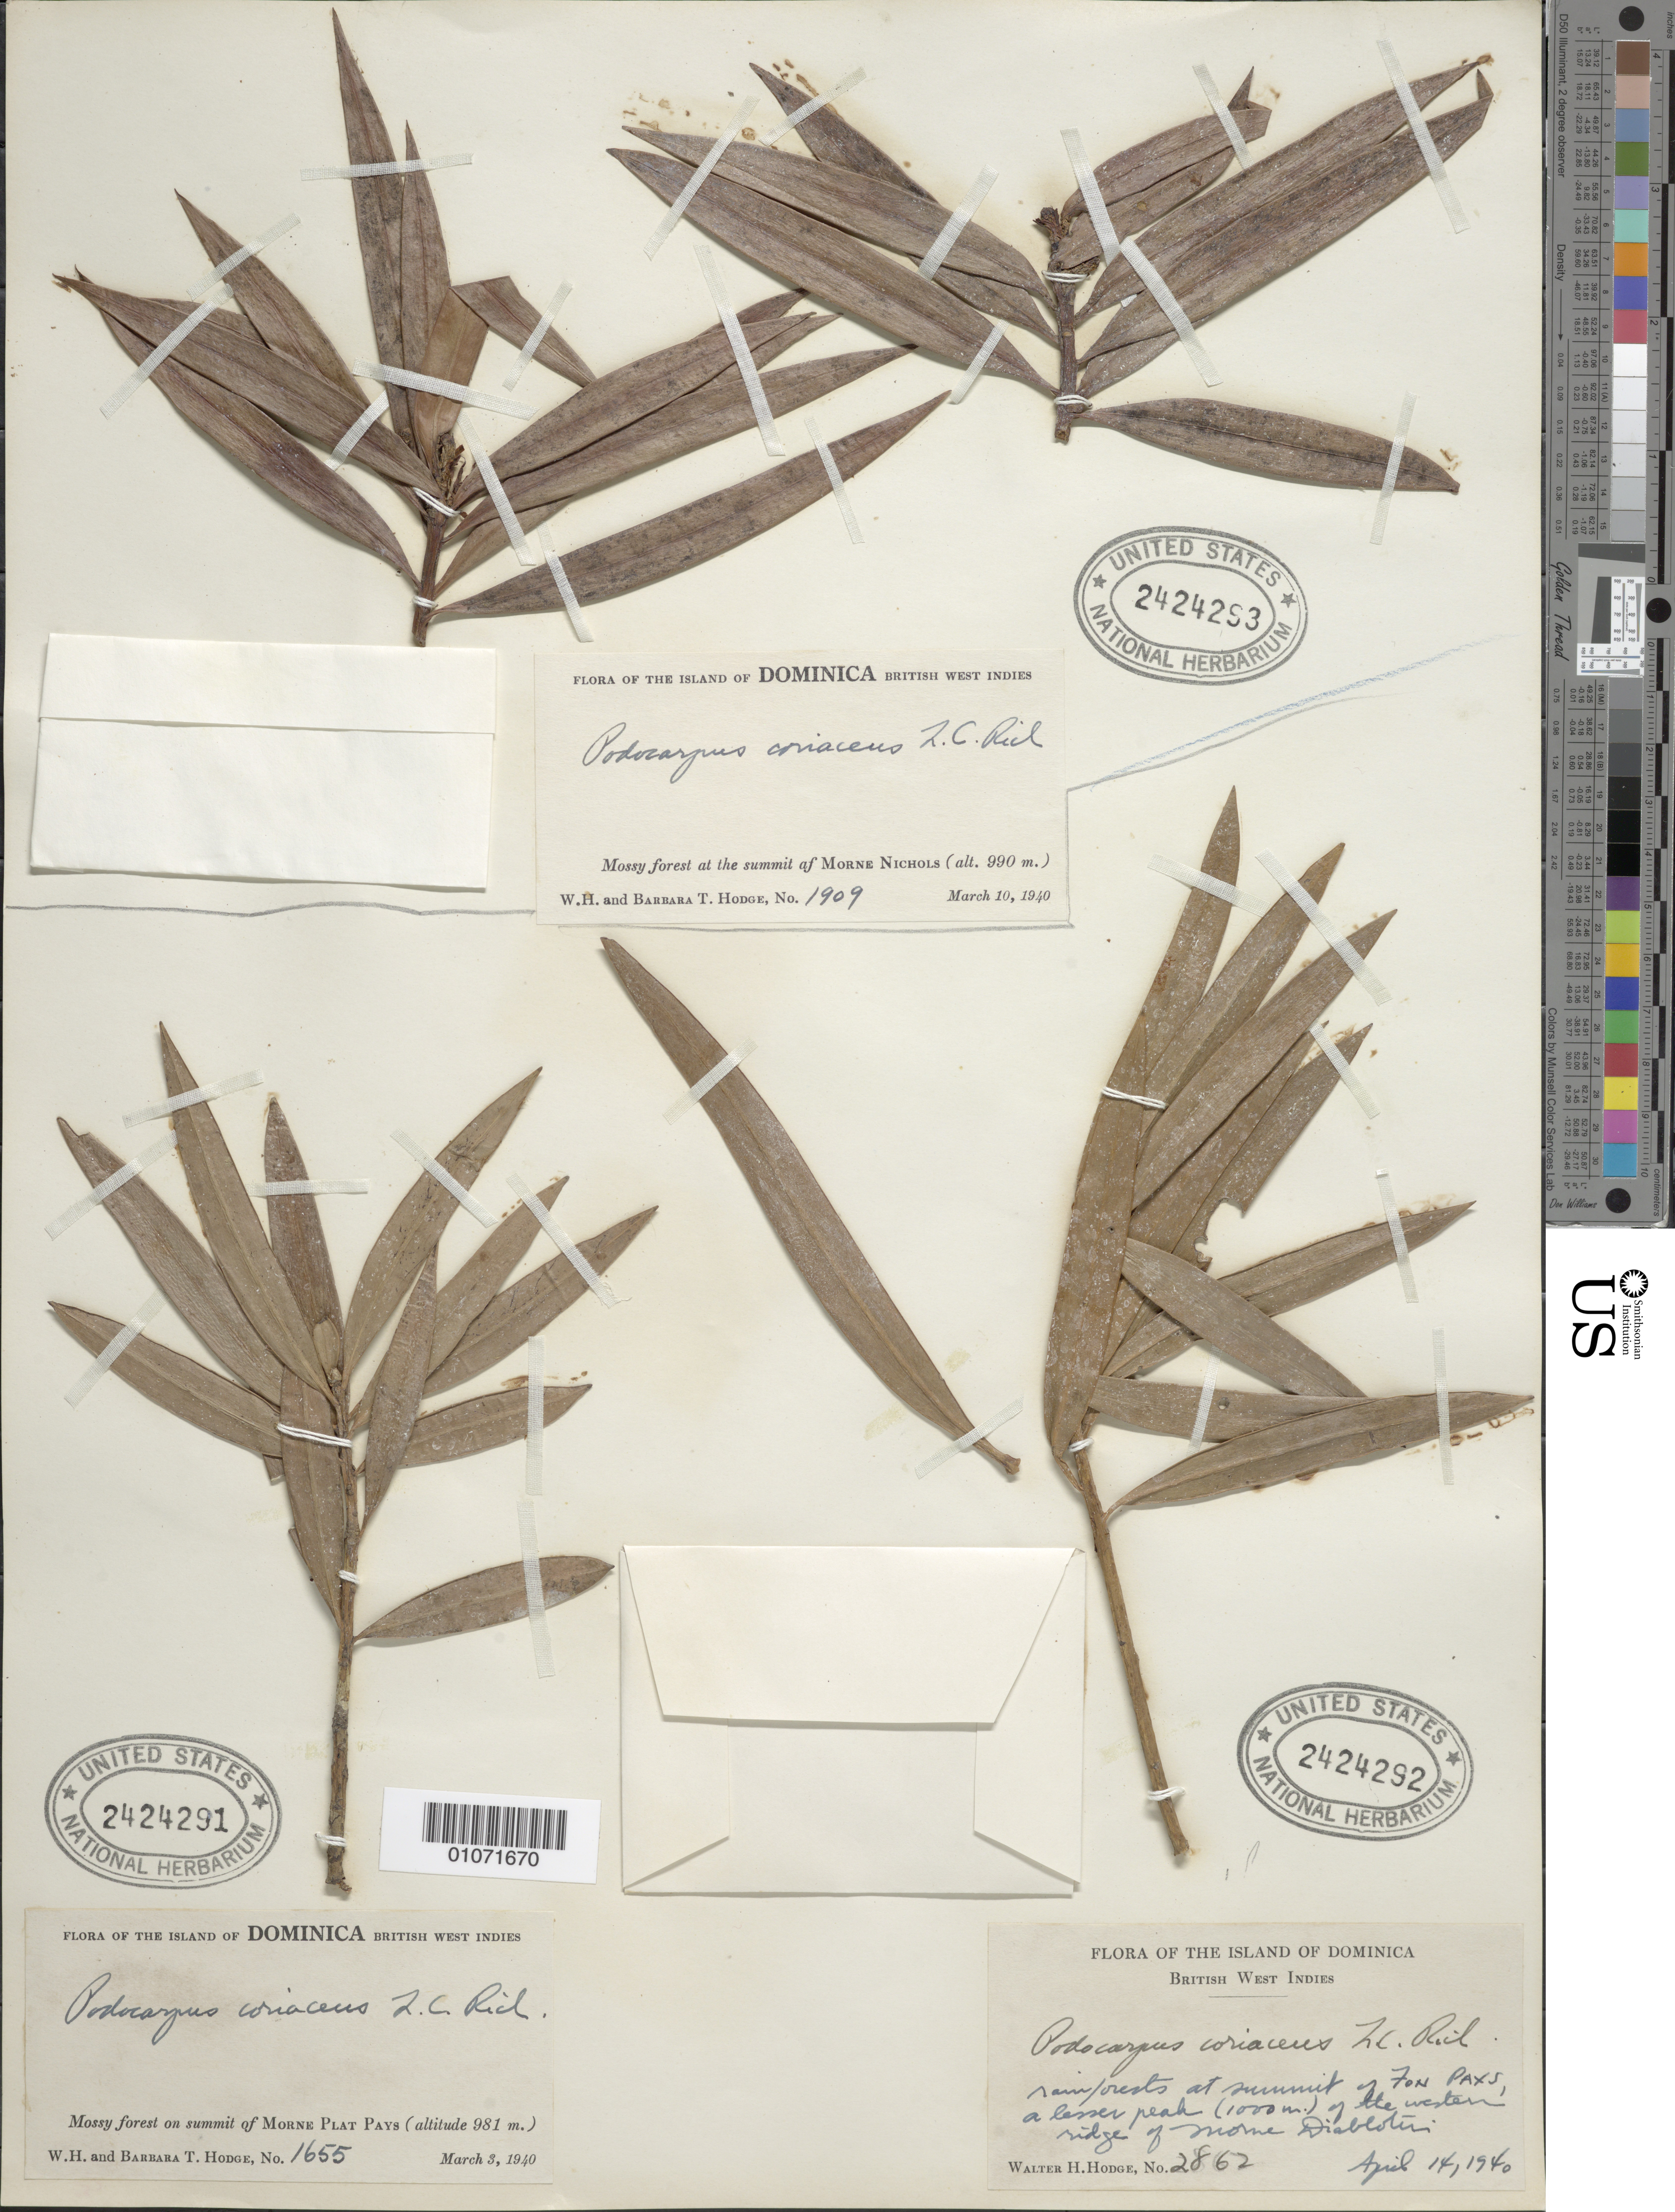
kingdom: Plantae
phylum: Tracheophyta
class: Pinopsida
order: Pinales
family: Podocarpaceae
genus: Podocarpus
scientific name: Podocarpus coriaceus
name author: Rich. & A. Rich.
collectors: W. Hodge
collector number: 1655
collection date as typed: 03 Mar 1940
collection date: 1940-03-03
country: Dominica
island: Dominica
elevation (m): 981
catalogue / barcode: US 2424291